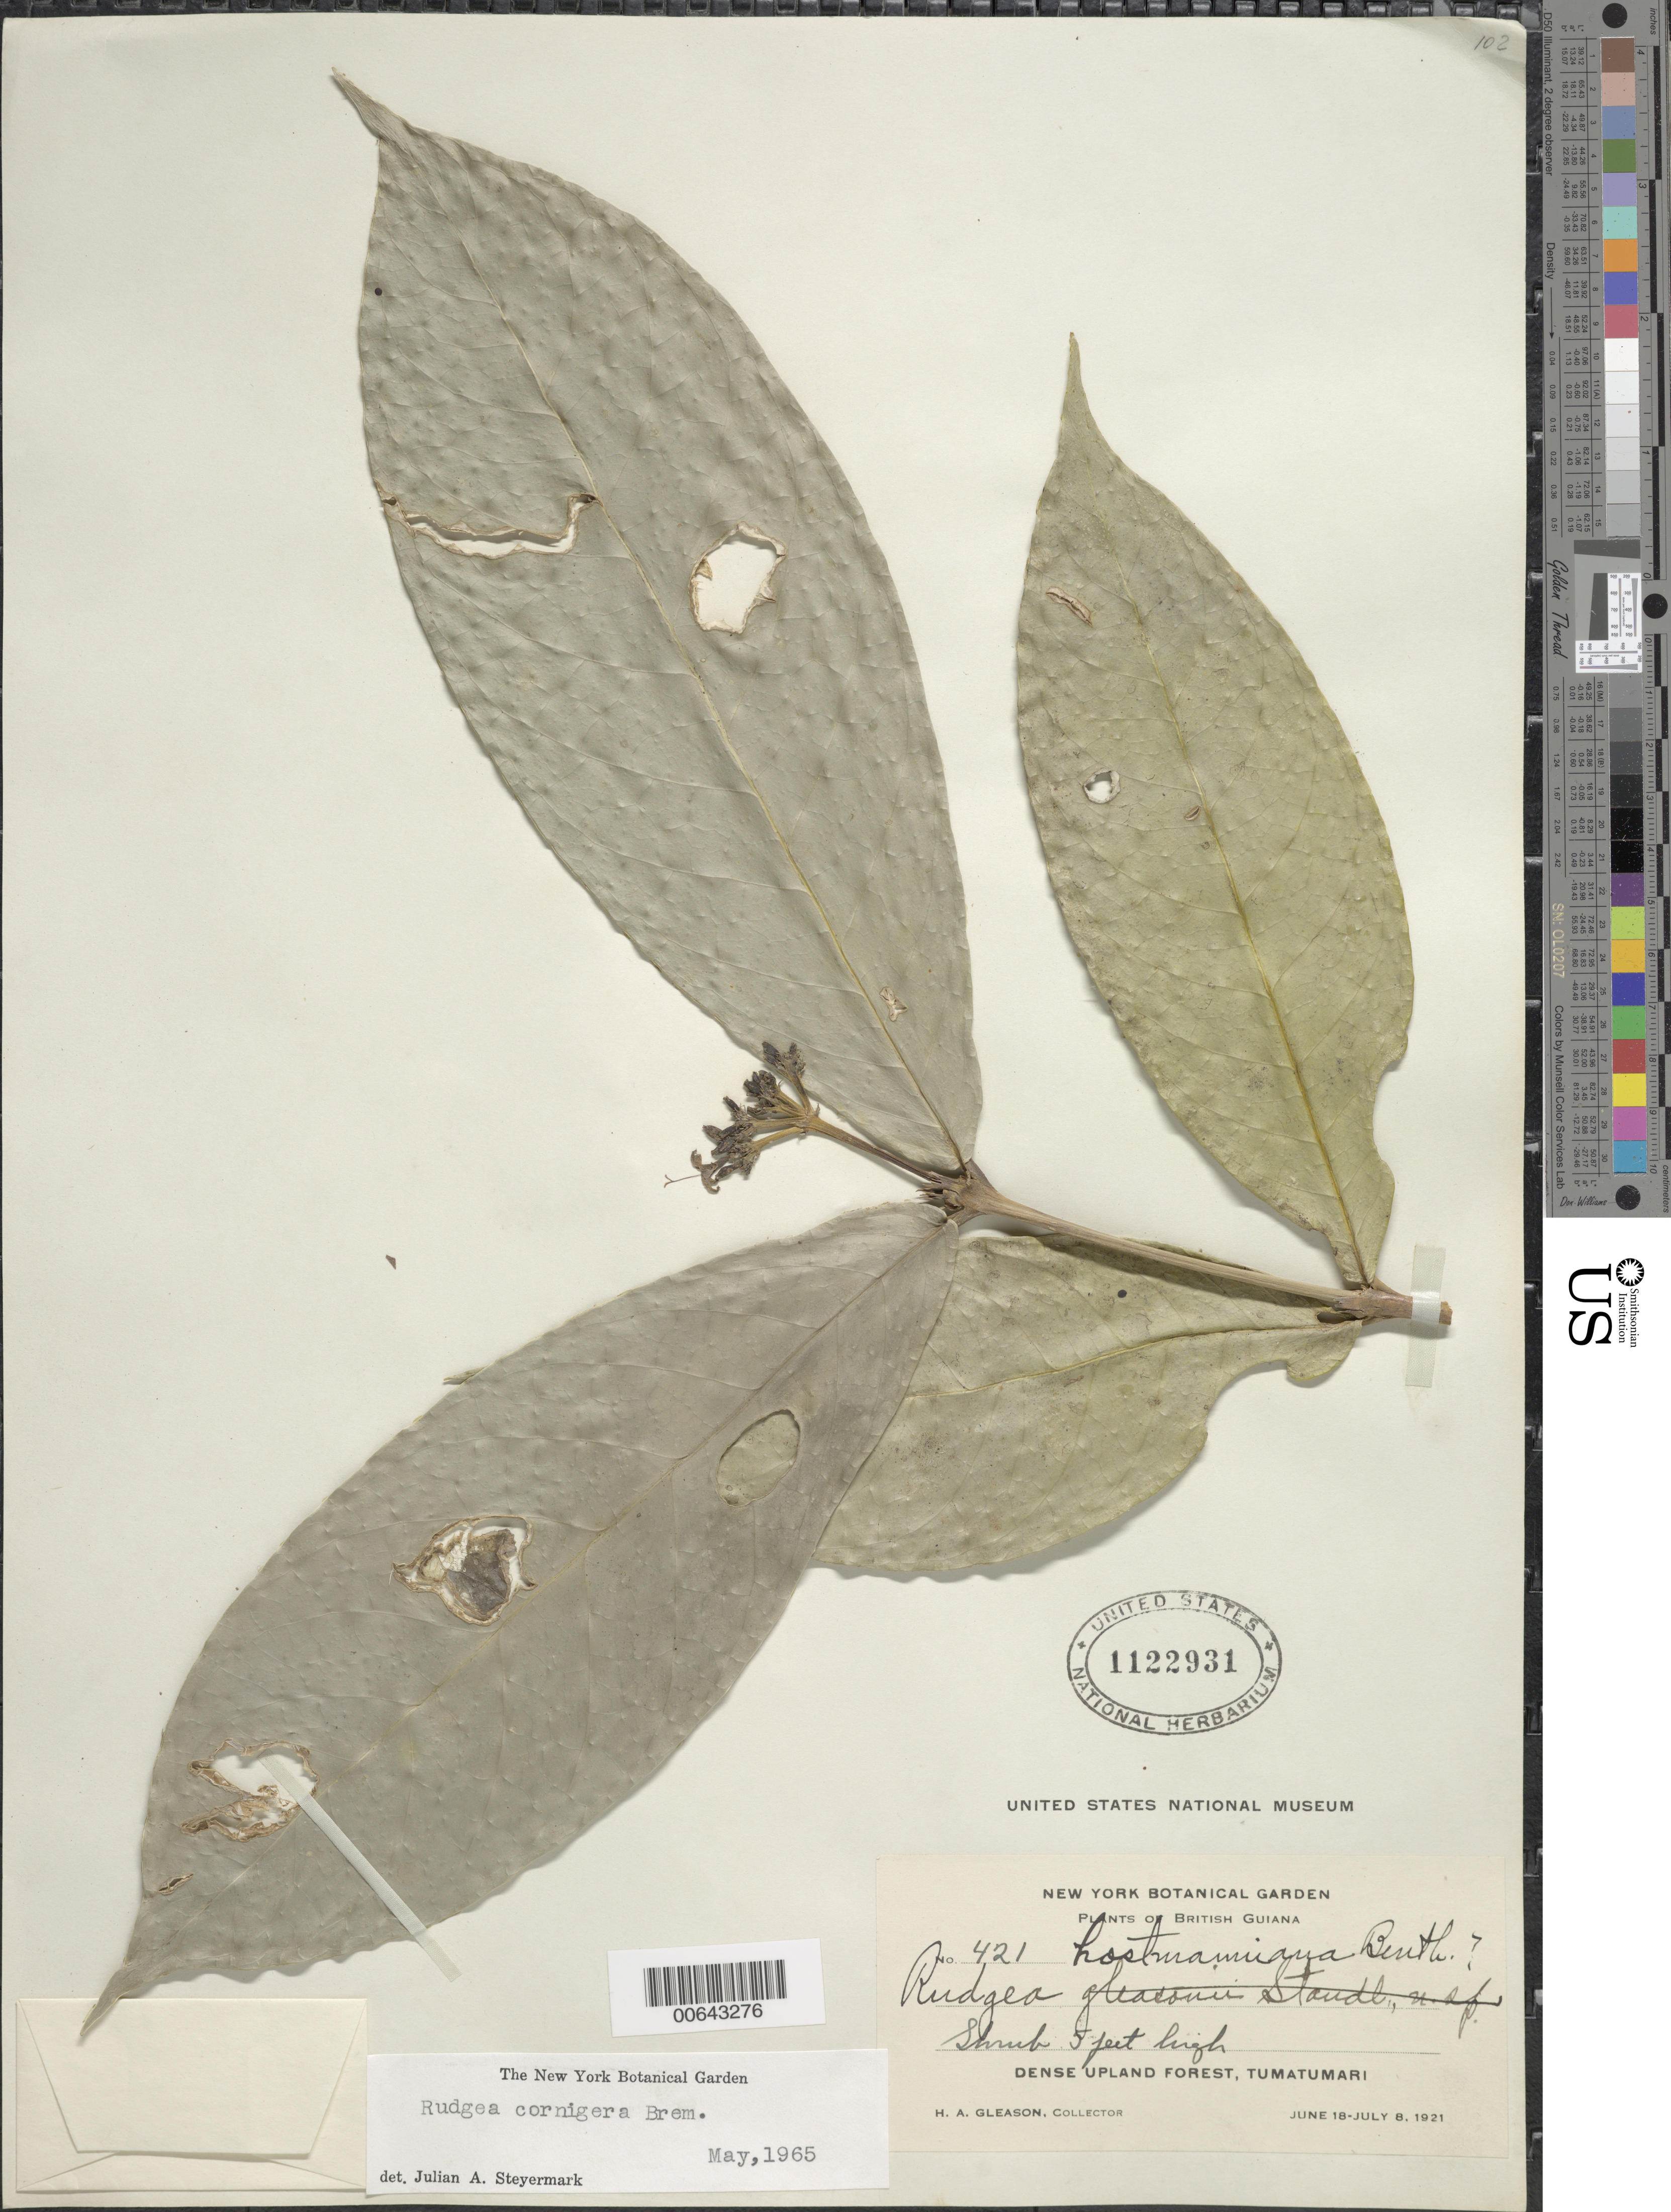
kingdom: Plantae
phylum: Tracheophyta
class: Magnoliopsida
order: Gentianales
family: Rubiaceae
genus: Rudgea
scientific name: Rudgea cornigera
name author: Bremek.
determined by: Steyermark, Julian A., (VEN)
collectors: H. A. Gleason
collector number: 421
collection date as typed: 18-Jun-21 to 8-Jul-21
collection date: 1921-06-18/1921-07-08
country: Guyana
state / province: Potaro-Siparuni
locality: Tumatumari Village, Potaro R.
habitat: Dense upland forest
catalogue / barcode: US 1122931